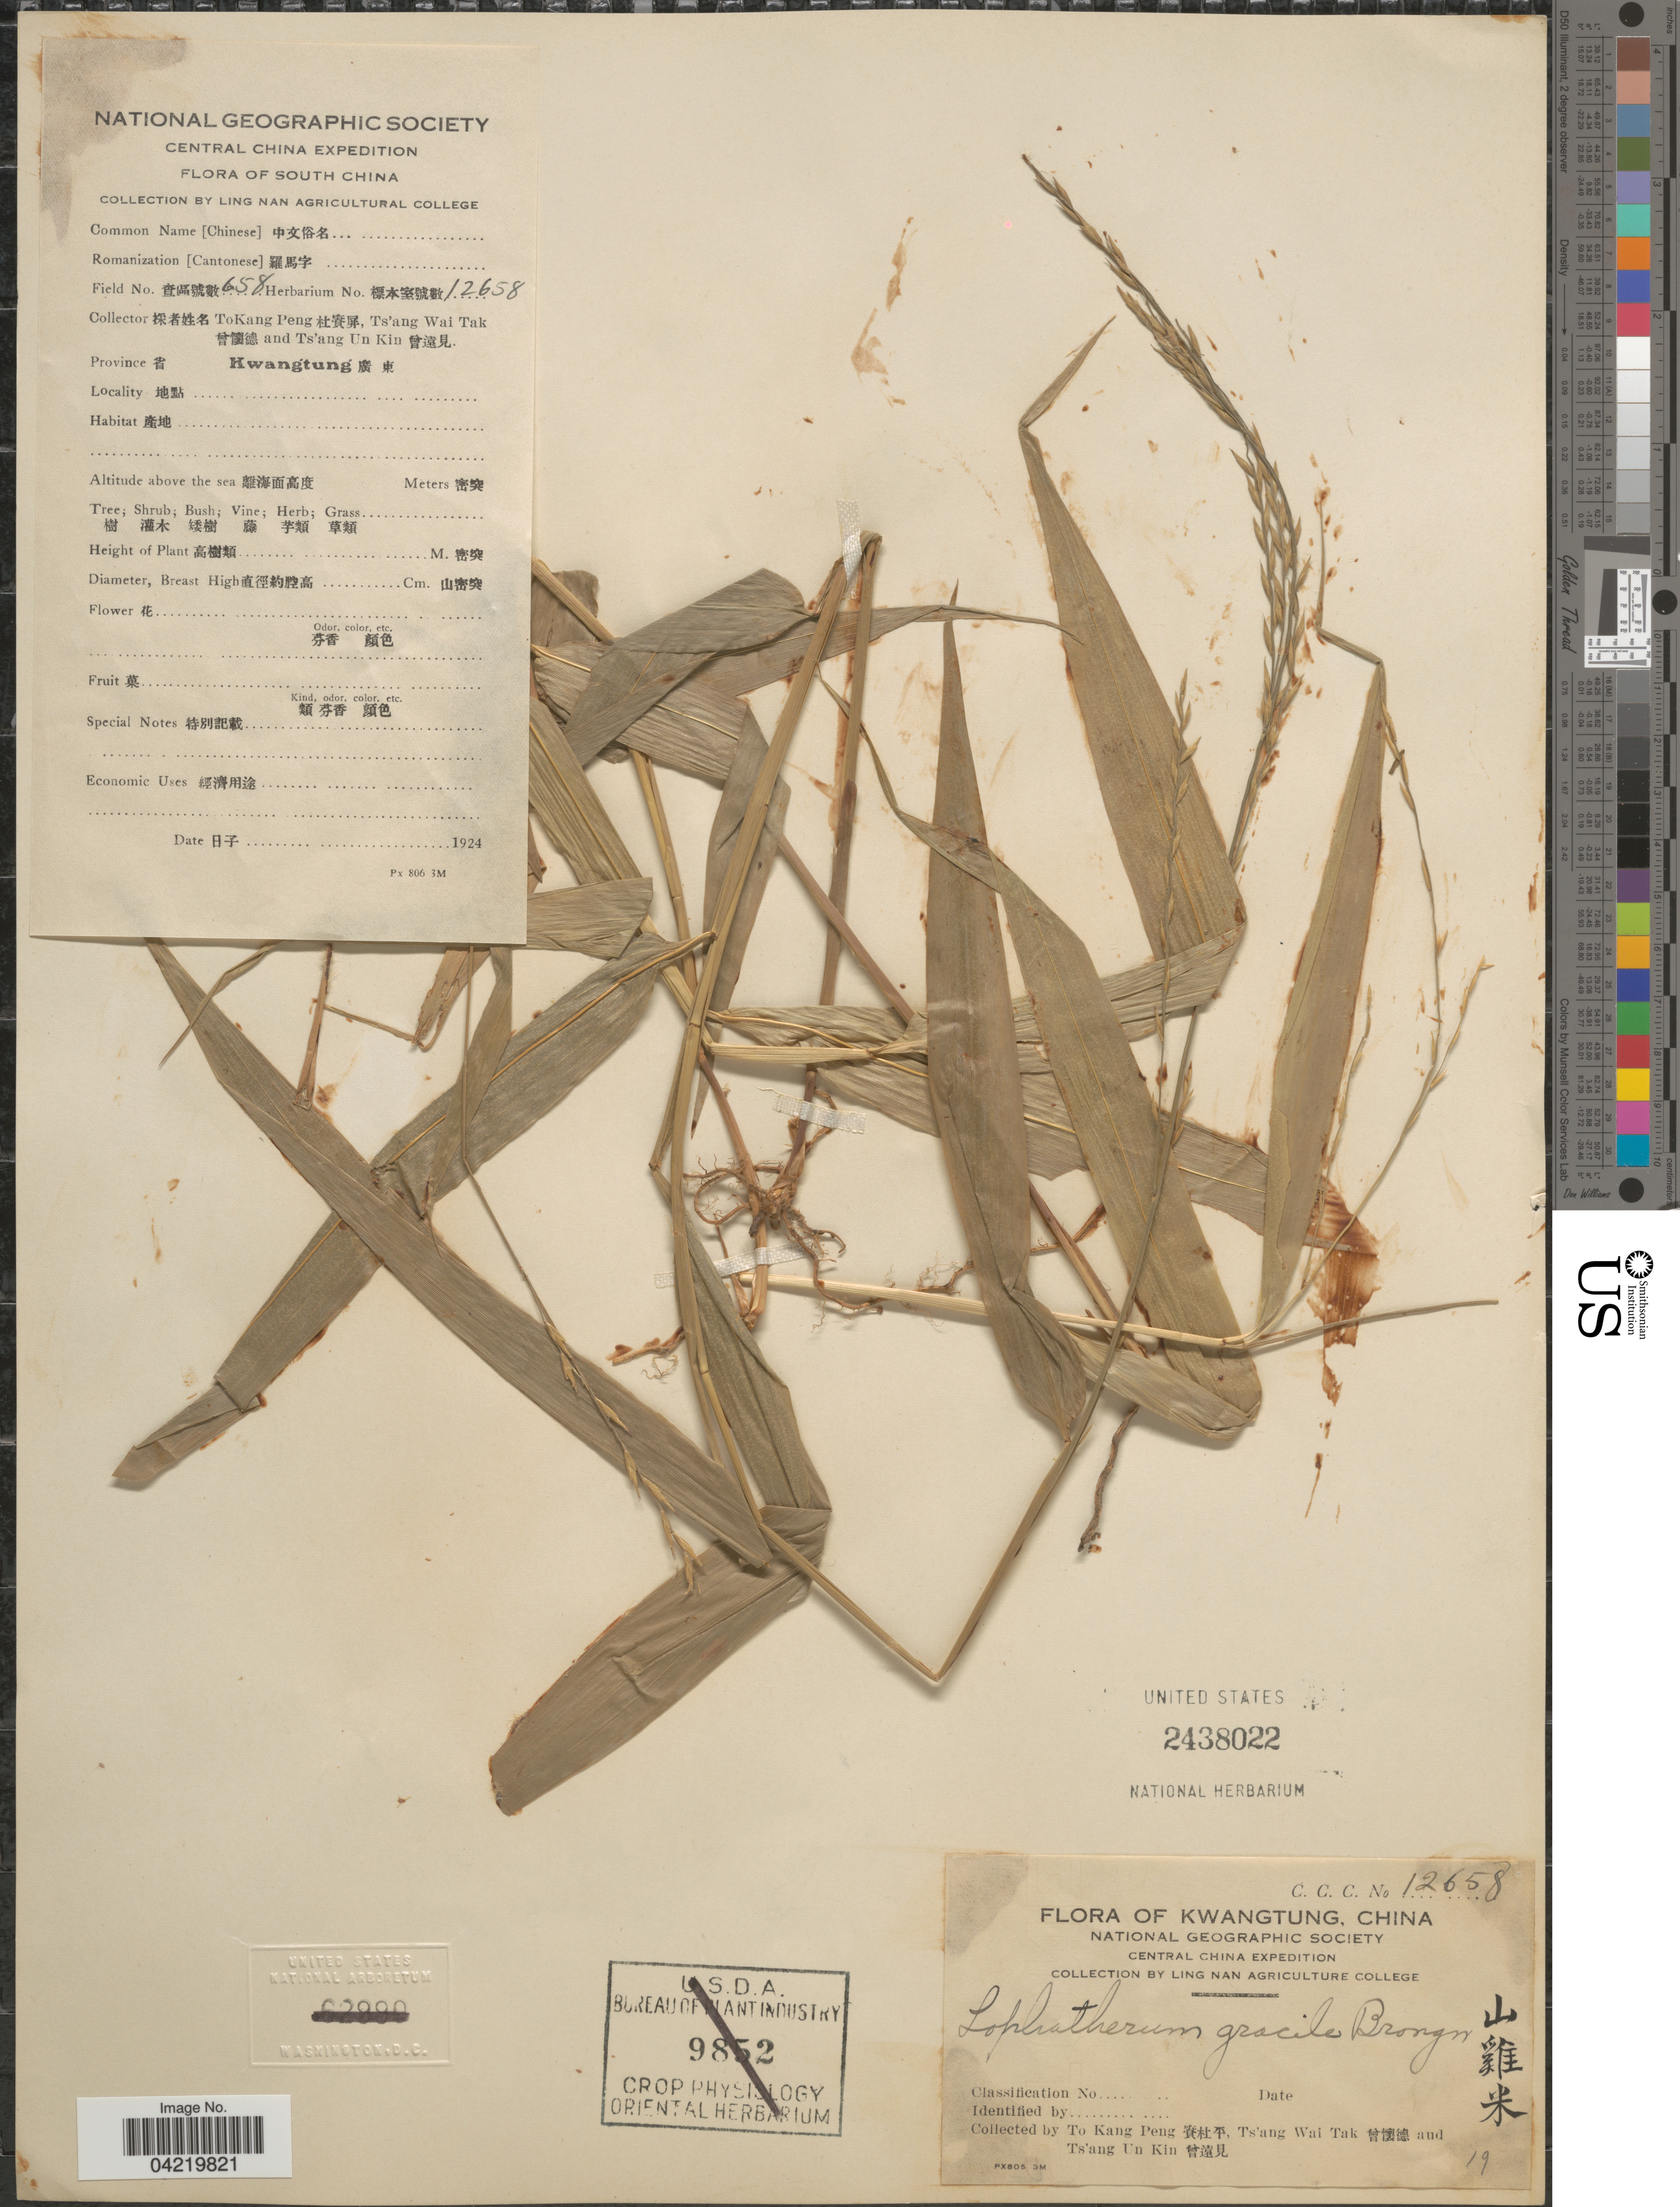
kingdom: Plantae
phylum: Tracheophyta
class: Liliopsida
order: Poales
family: Poaceae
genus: Lophatherum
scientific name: Lophatherum gracile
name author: Brongn.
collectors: Kang Peng To, W. T. Tsang & Ts' Ang Un Kin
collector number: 12658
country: China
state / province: Guangdong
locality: Kwangtung. National Geographic Society Central China Expedition. South China.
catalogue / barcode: US 2438022